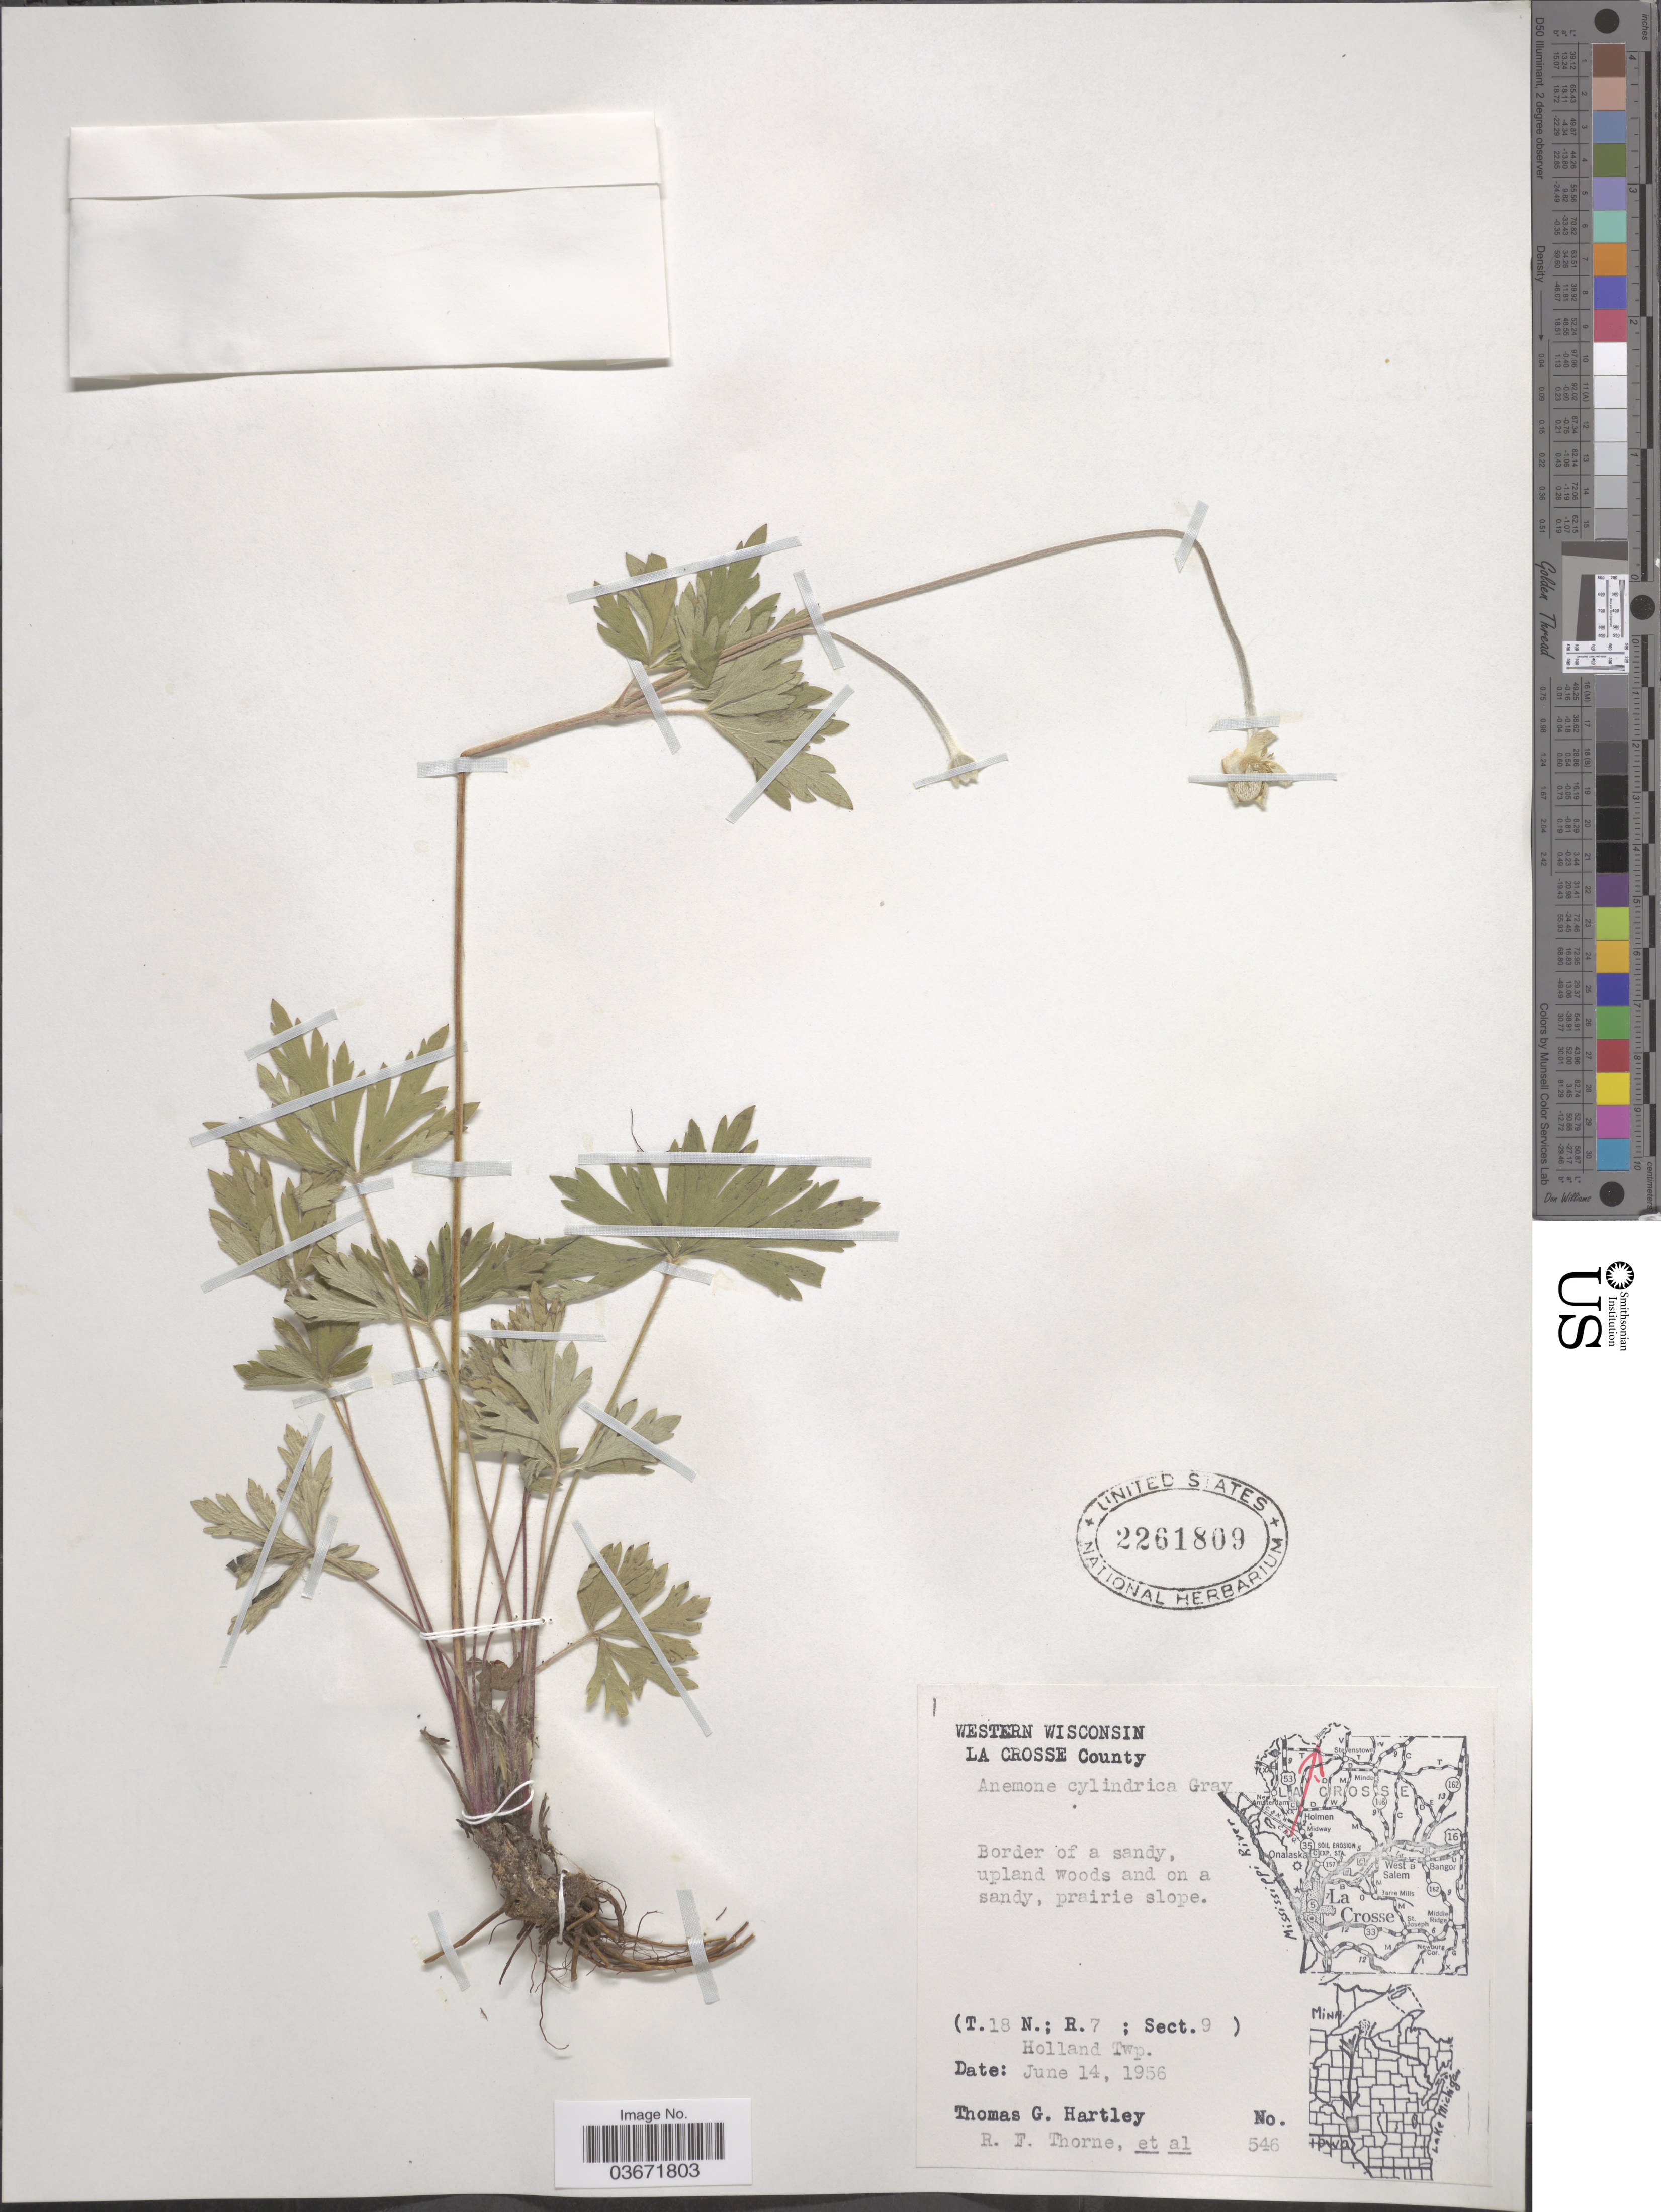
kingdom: Plantae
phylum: Tracheophyta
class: Magnoliopsida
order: Ranunculales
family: Ranunculaceae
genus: Anemone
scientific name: Anemone cylindrica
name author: A. Gray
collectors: T. G. Hartley, R. Thorne & et al.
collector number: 546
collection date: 1956-06-14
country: United States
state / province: Wisconsin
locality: Western Wisconsin. La Crosse County. (T.18 N.; R. 7 ; Sect. 9). Holland Twp.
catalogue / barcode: US 2261809